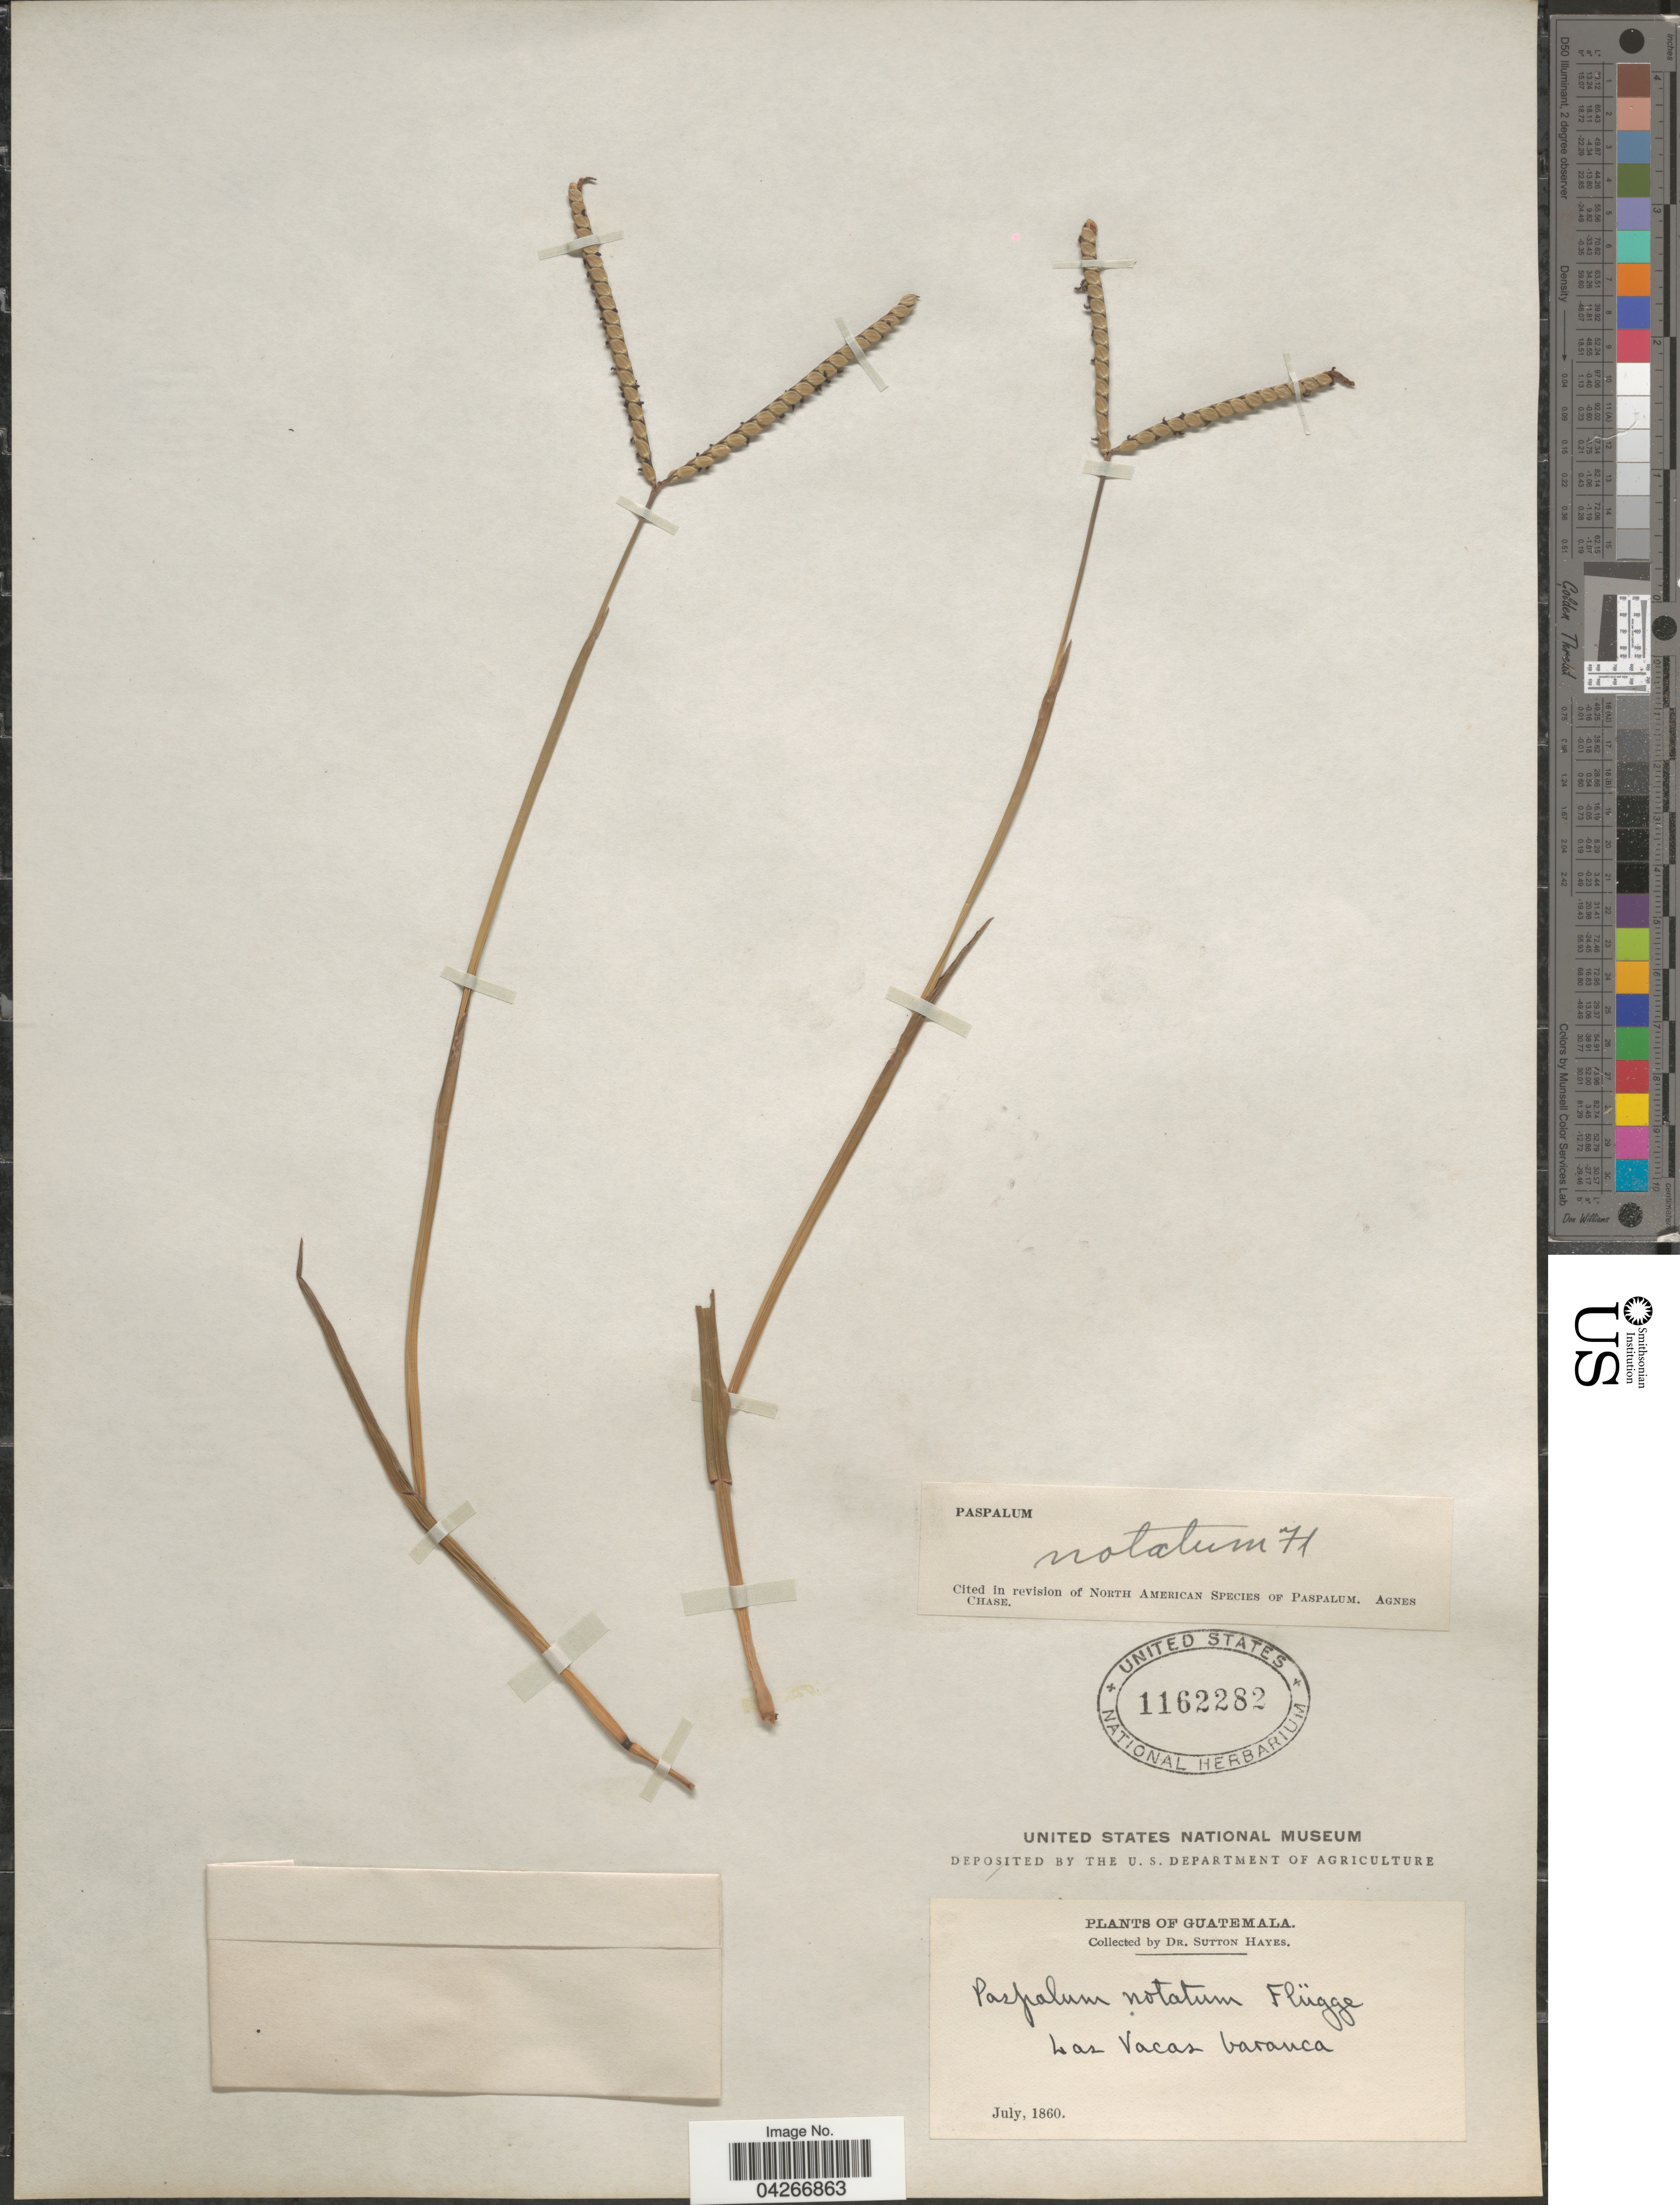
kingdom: Plantae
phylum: Tracheophyta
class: Liliopsida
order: Poales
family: Poaceae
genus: Paspalum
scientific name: Paspalum notatum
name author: Flüggé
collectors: S. Hayes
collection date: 1860-07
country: Guatemala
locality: Las Vacas baranca.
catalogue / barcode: US 1162282